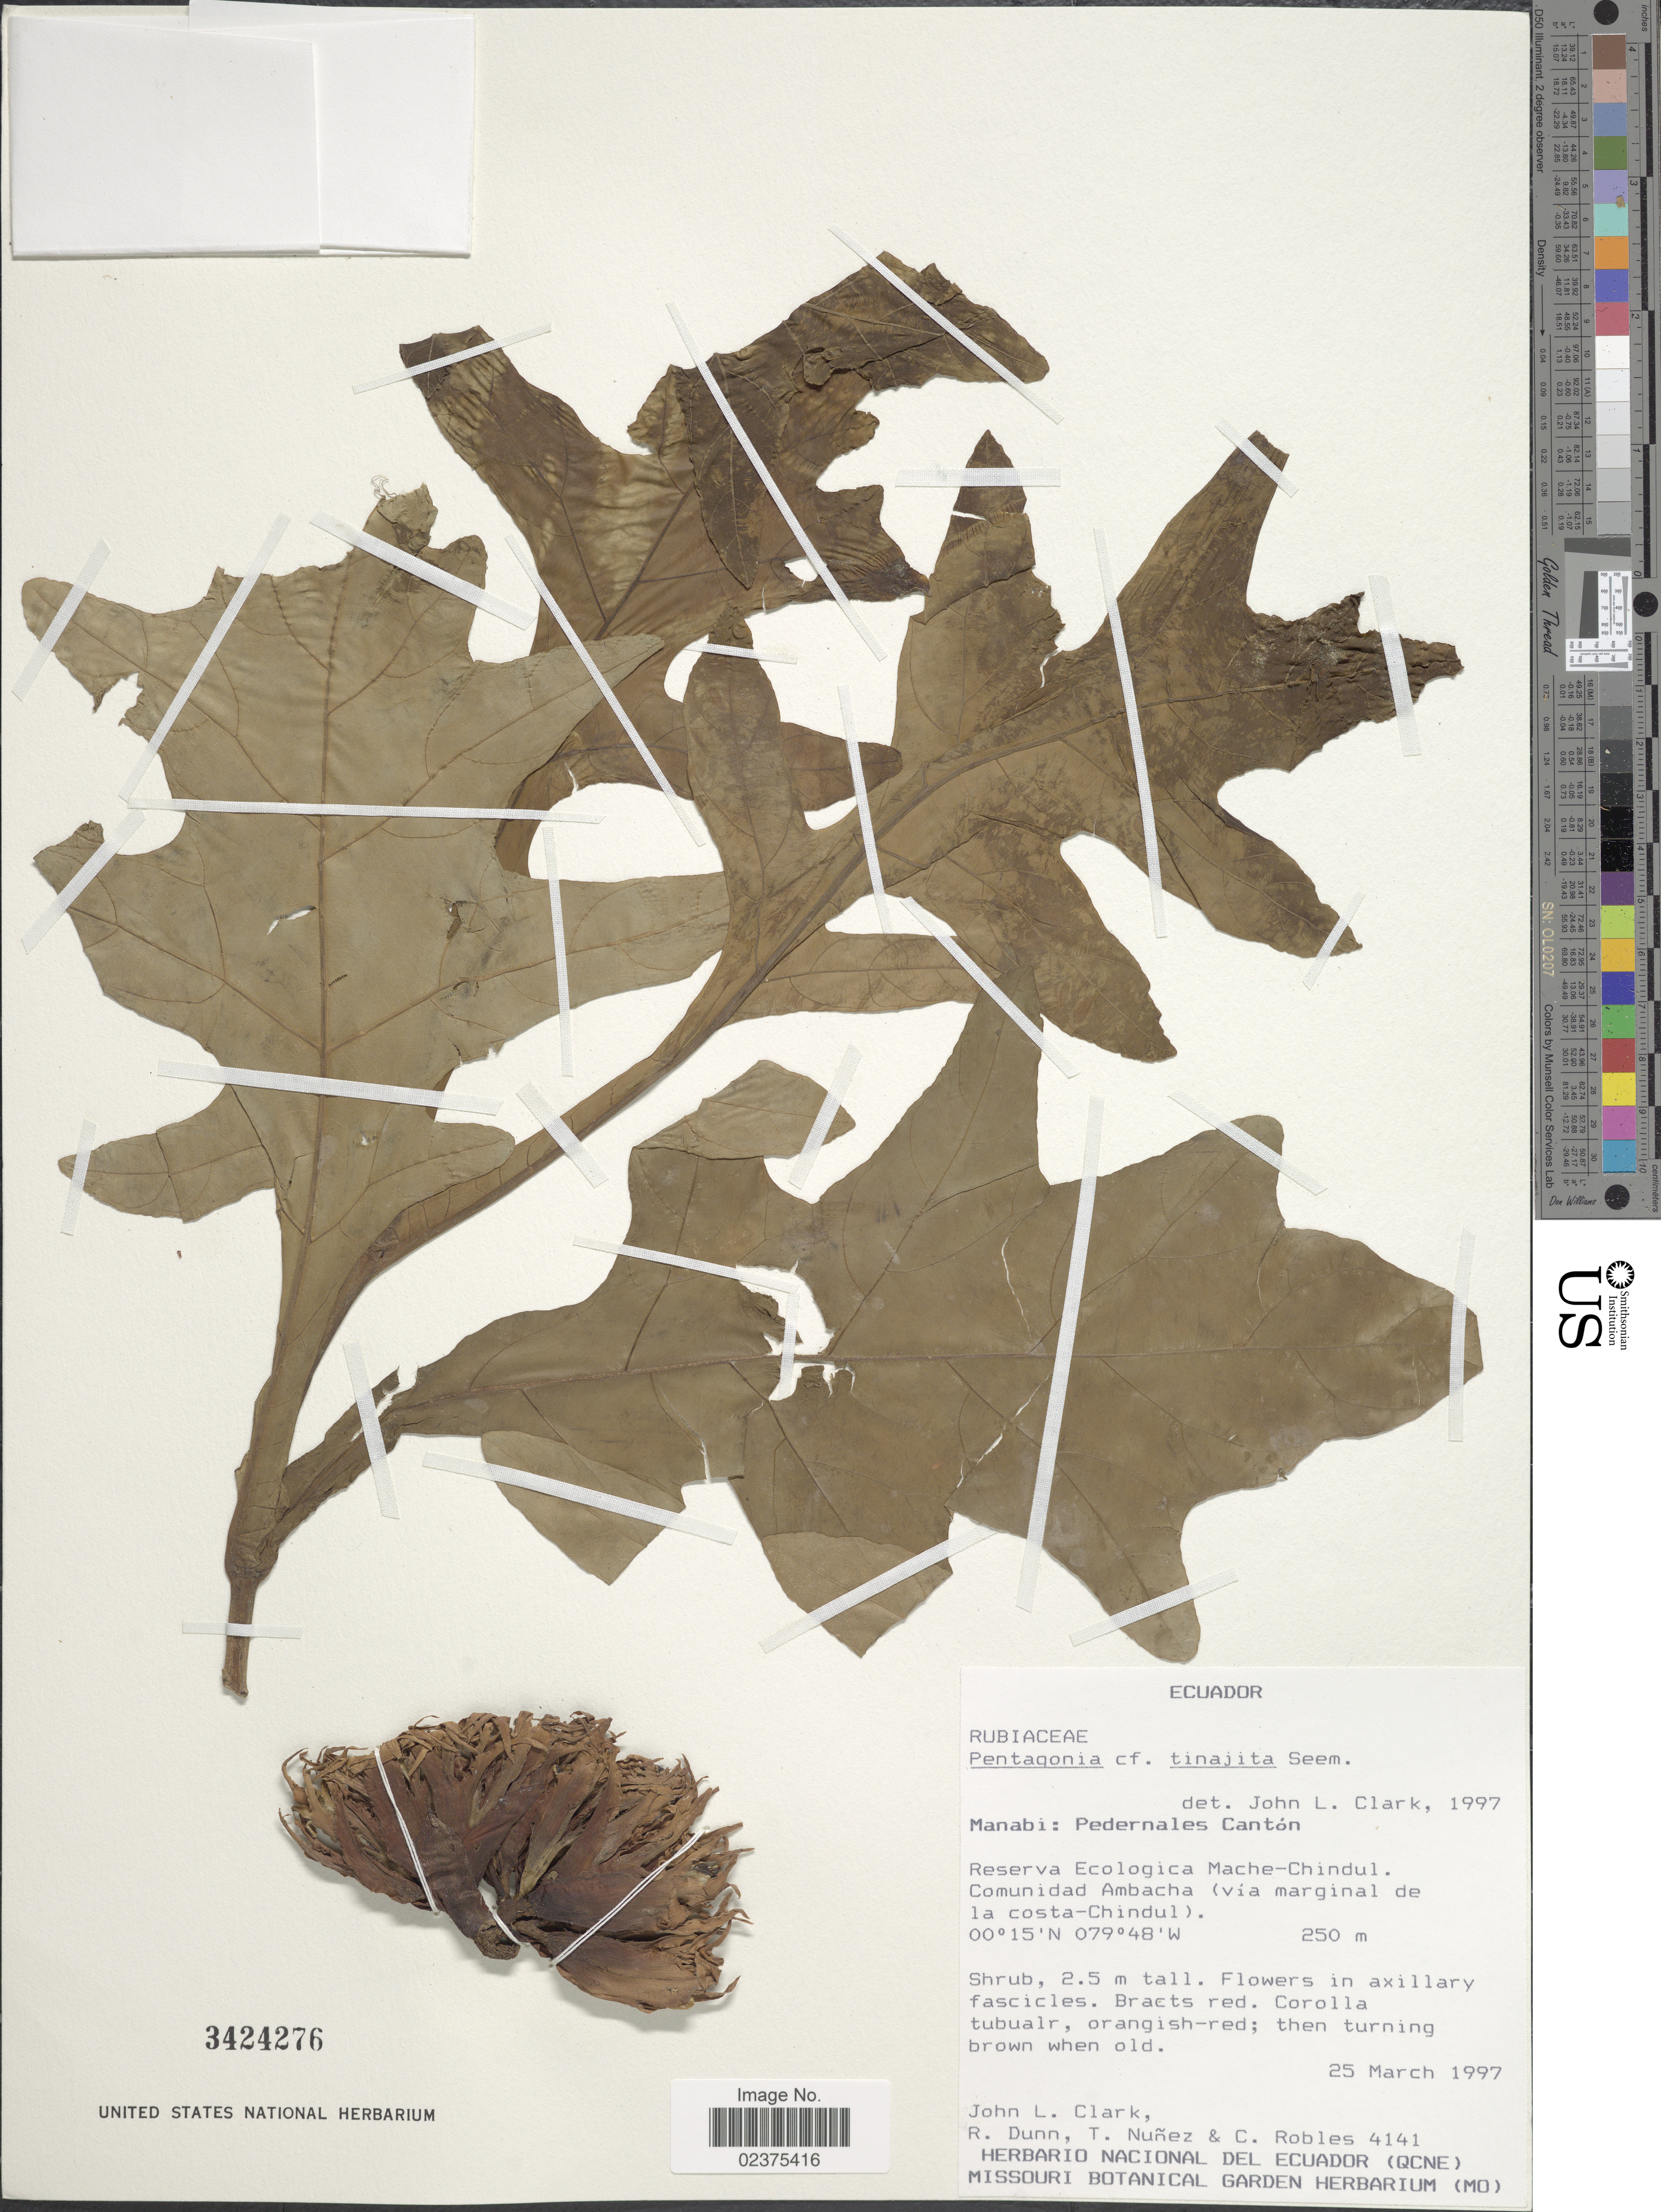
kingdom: Plantae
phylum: Tracheophyta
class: Magnoliopsida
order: Gentianales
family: Rubiaceae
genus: Pentagonia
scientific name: Pentagonia tinajita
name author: Seem.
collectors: J. L. Clark, R. Dunn, T. Núñez & C. Robles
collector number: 4141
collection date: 1997-03-25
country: Ecuador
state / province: Manabí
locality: Manabi: Pedernales Canton, Reserva Ecologica Mache-Chindul, Comunidad Ambacha (via Marginal de la costa-chindu)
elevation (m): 250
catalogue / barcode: US 3424276